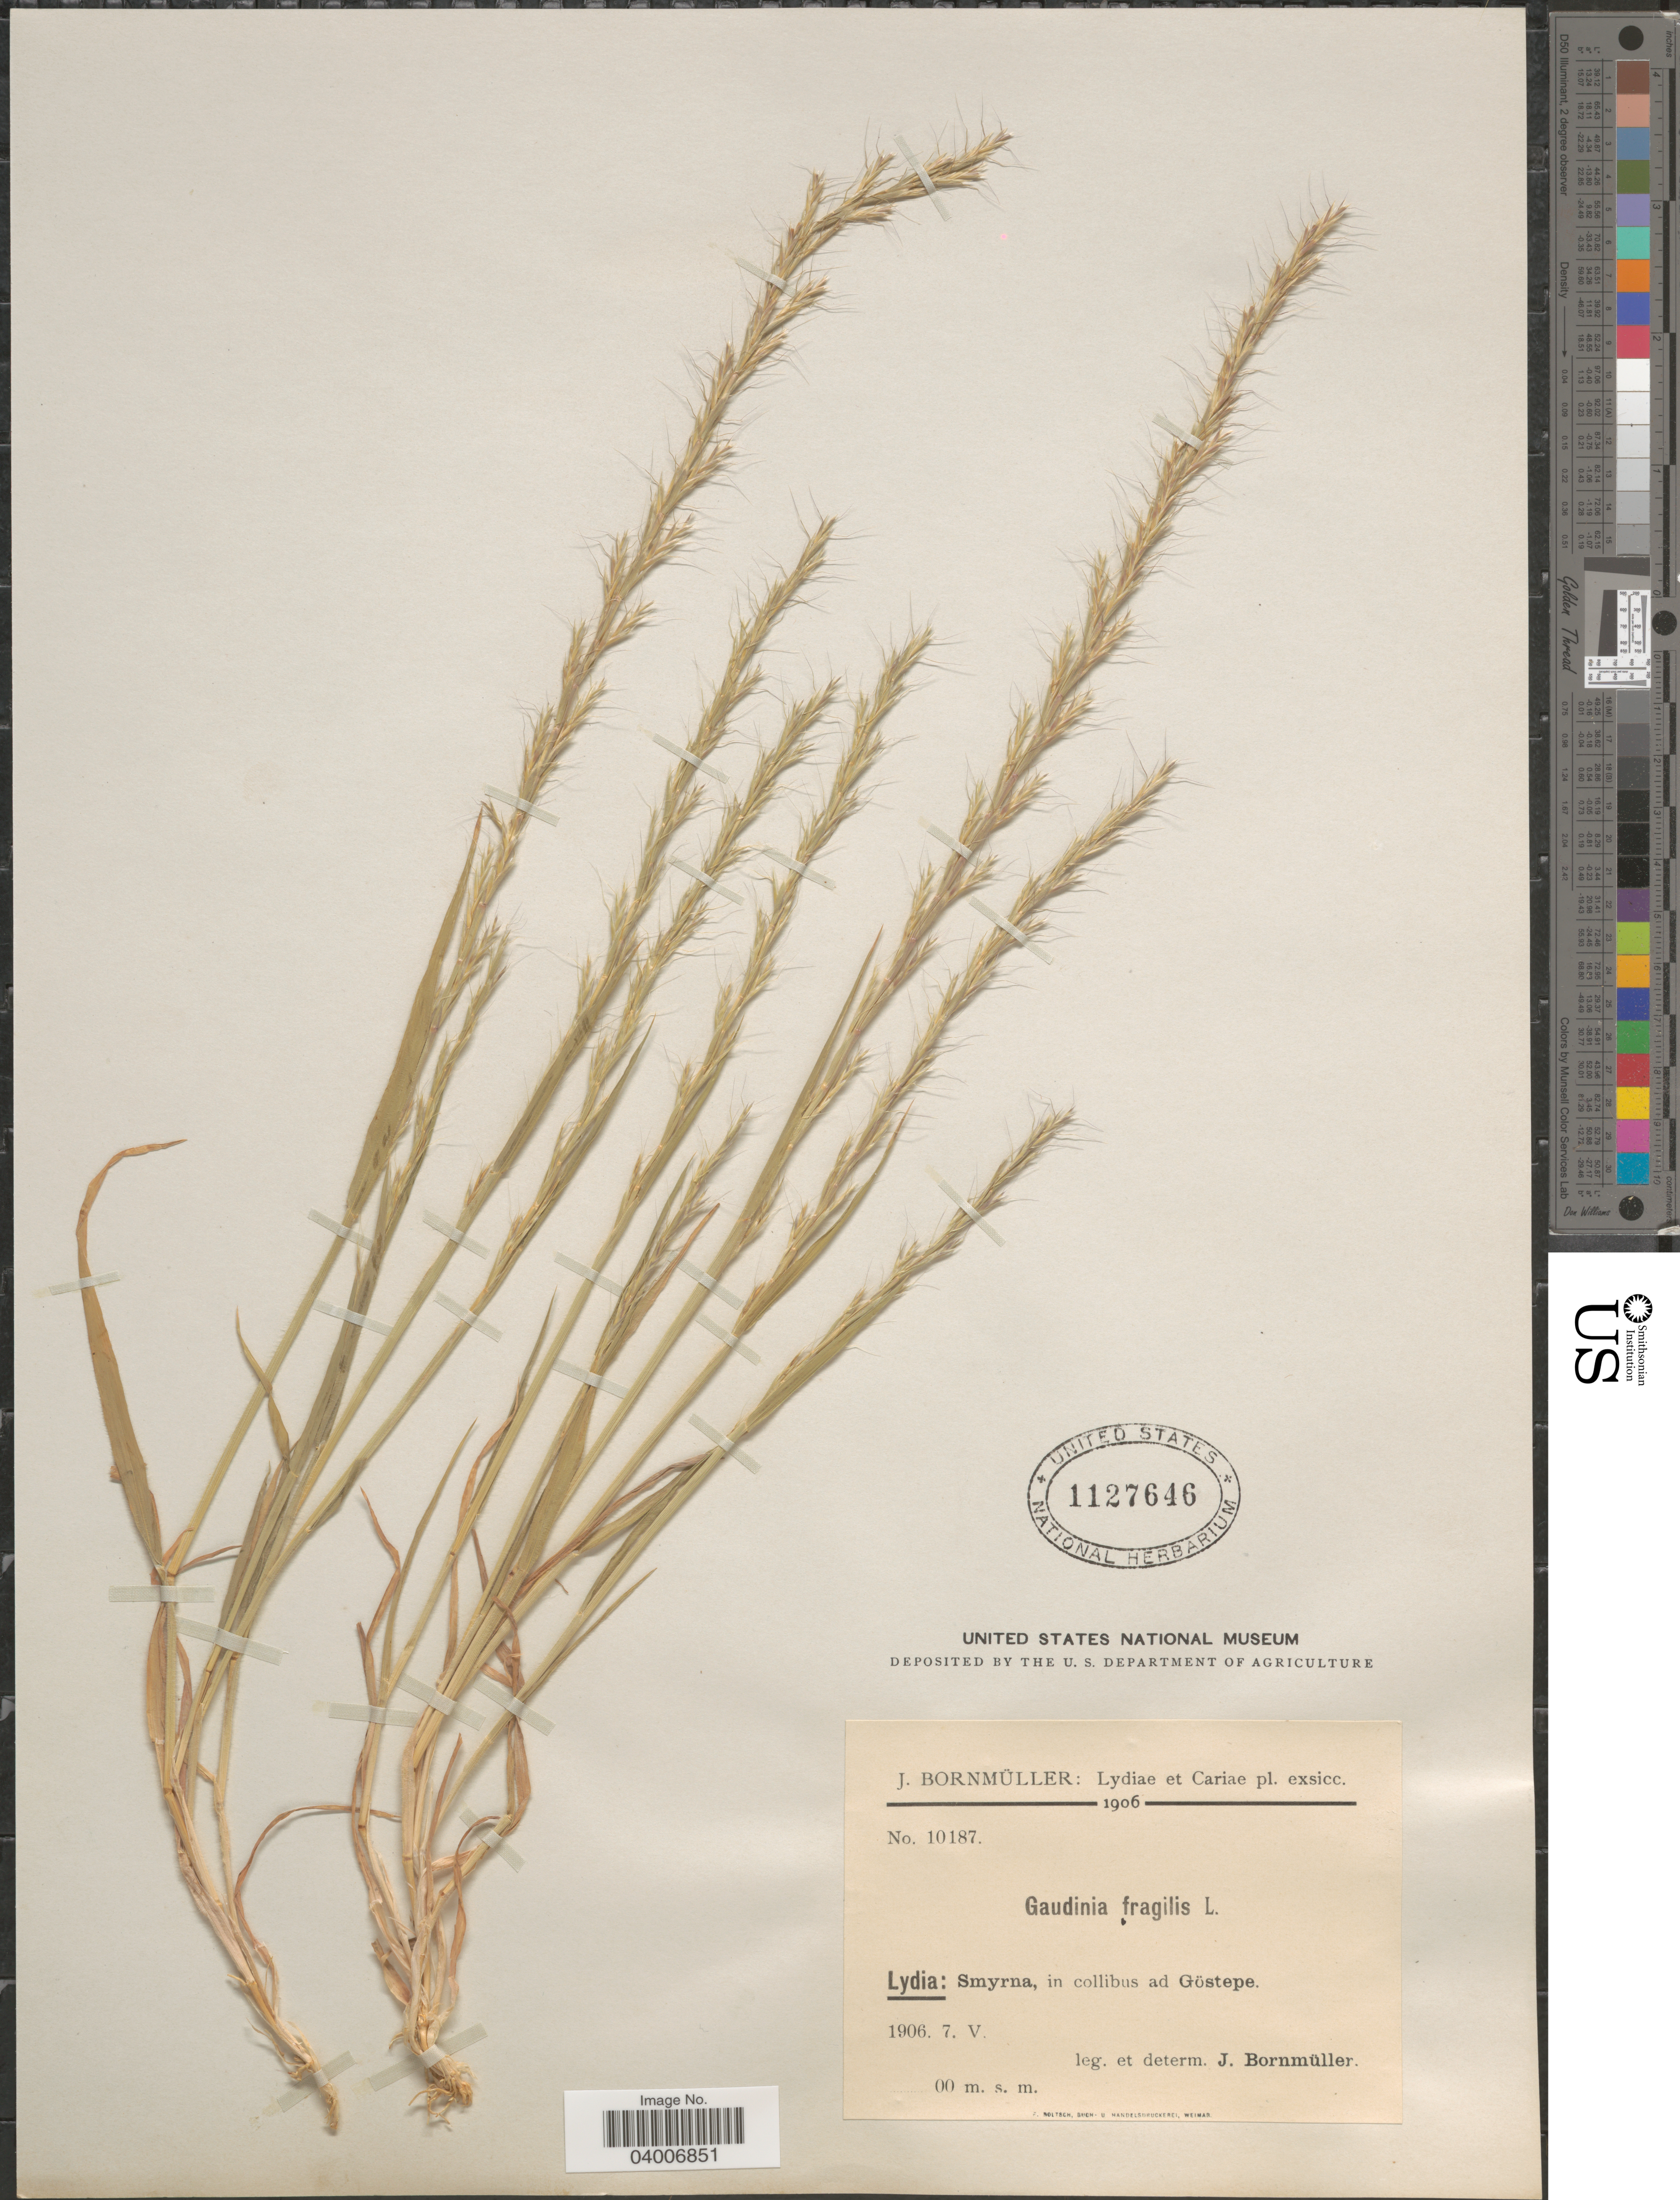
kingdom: Plantae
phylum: Tracheophyta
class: Liliopsida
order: Poales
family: Poaceae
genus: Gaudinia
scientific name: Gaudinia fragilis var. fragilis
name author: (L.) P. Beauv.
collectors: J. Bornmüller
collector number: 10187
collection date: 1906-05-07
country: Turkey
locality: Lydiae et Cariae. Lydia: Smyrna, in collibus ad Göstepe.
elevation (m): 0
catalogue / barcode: US 1127646